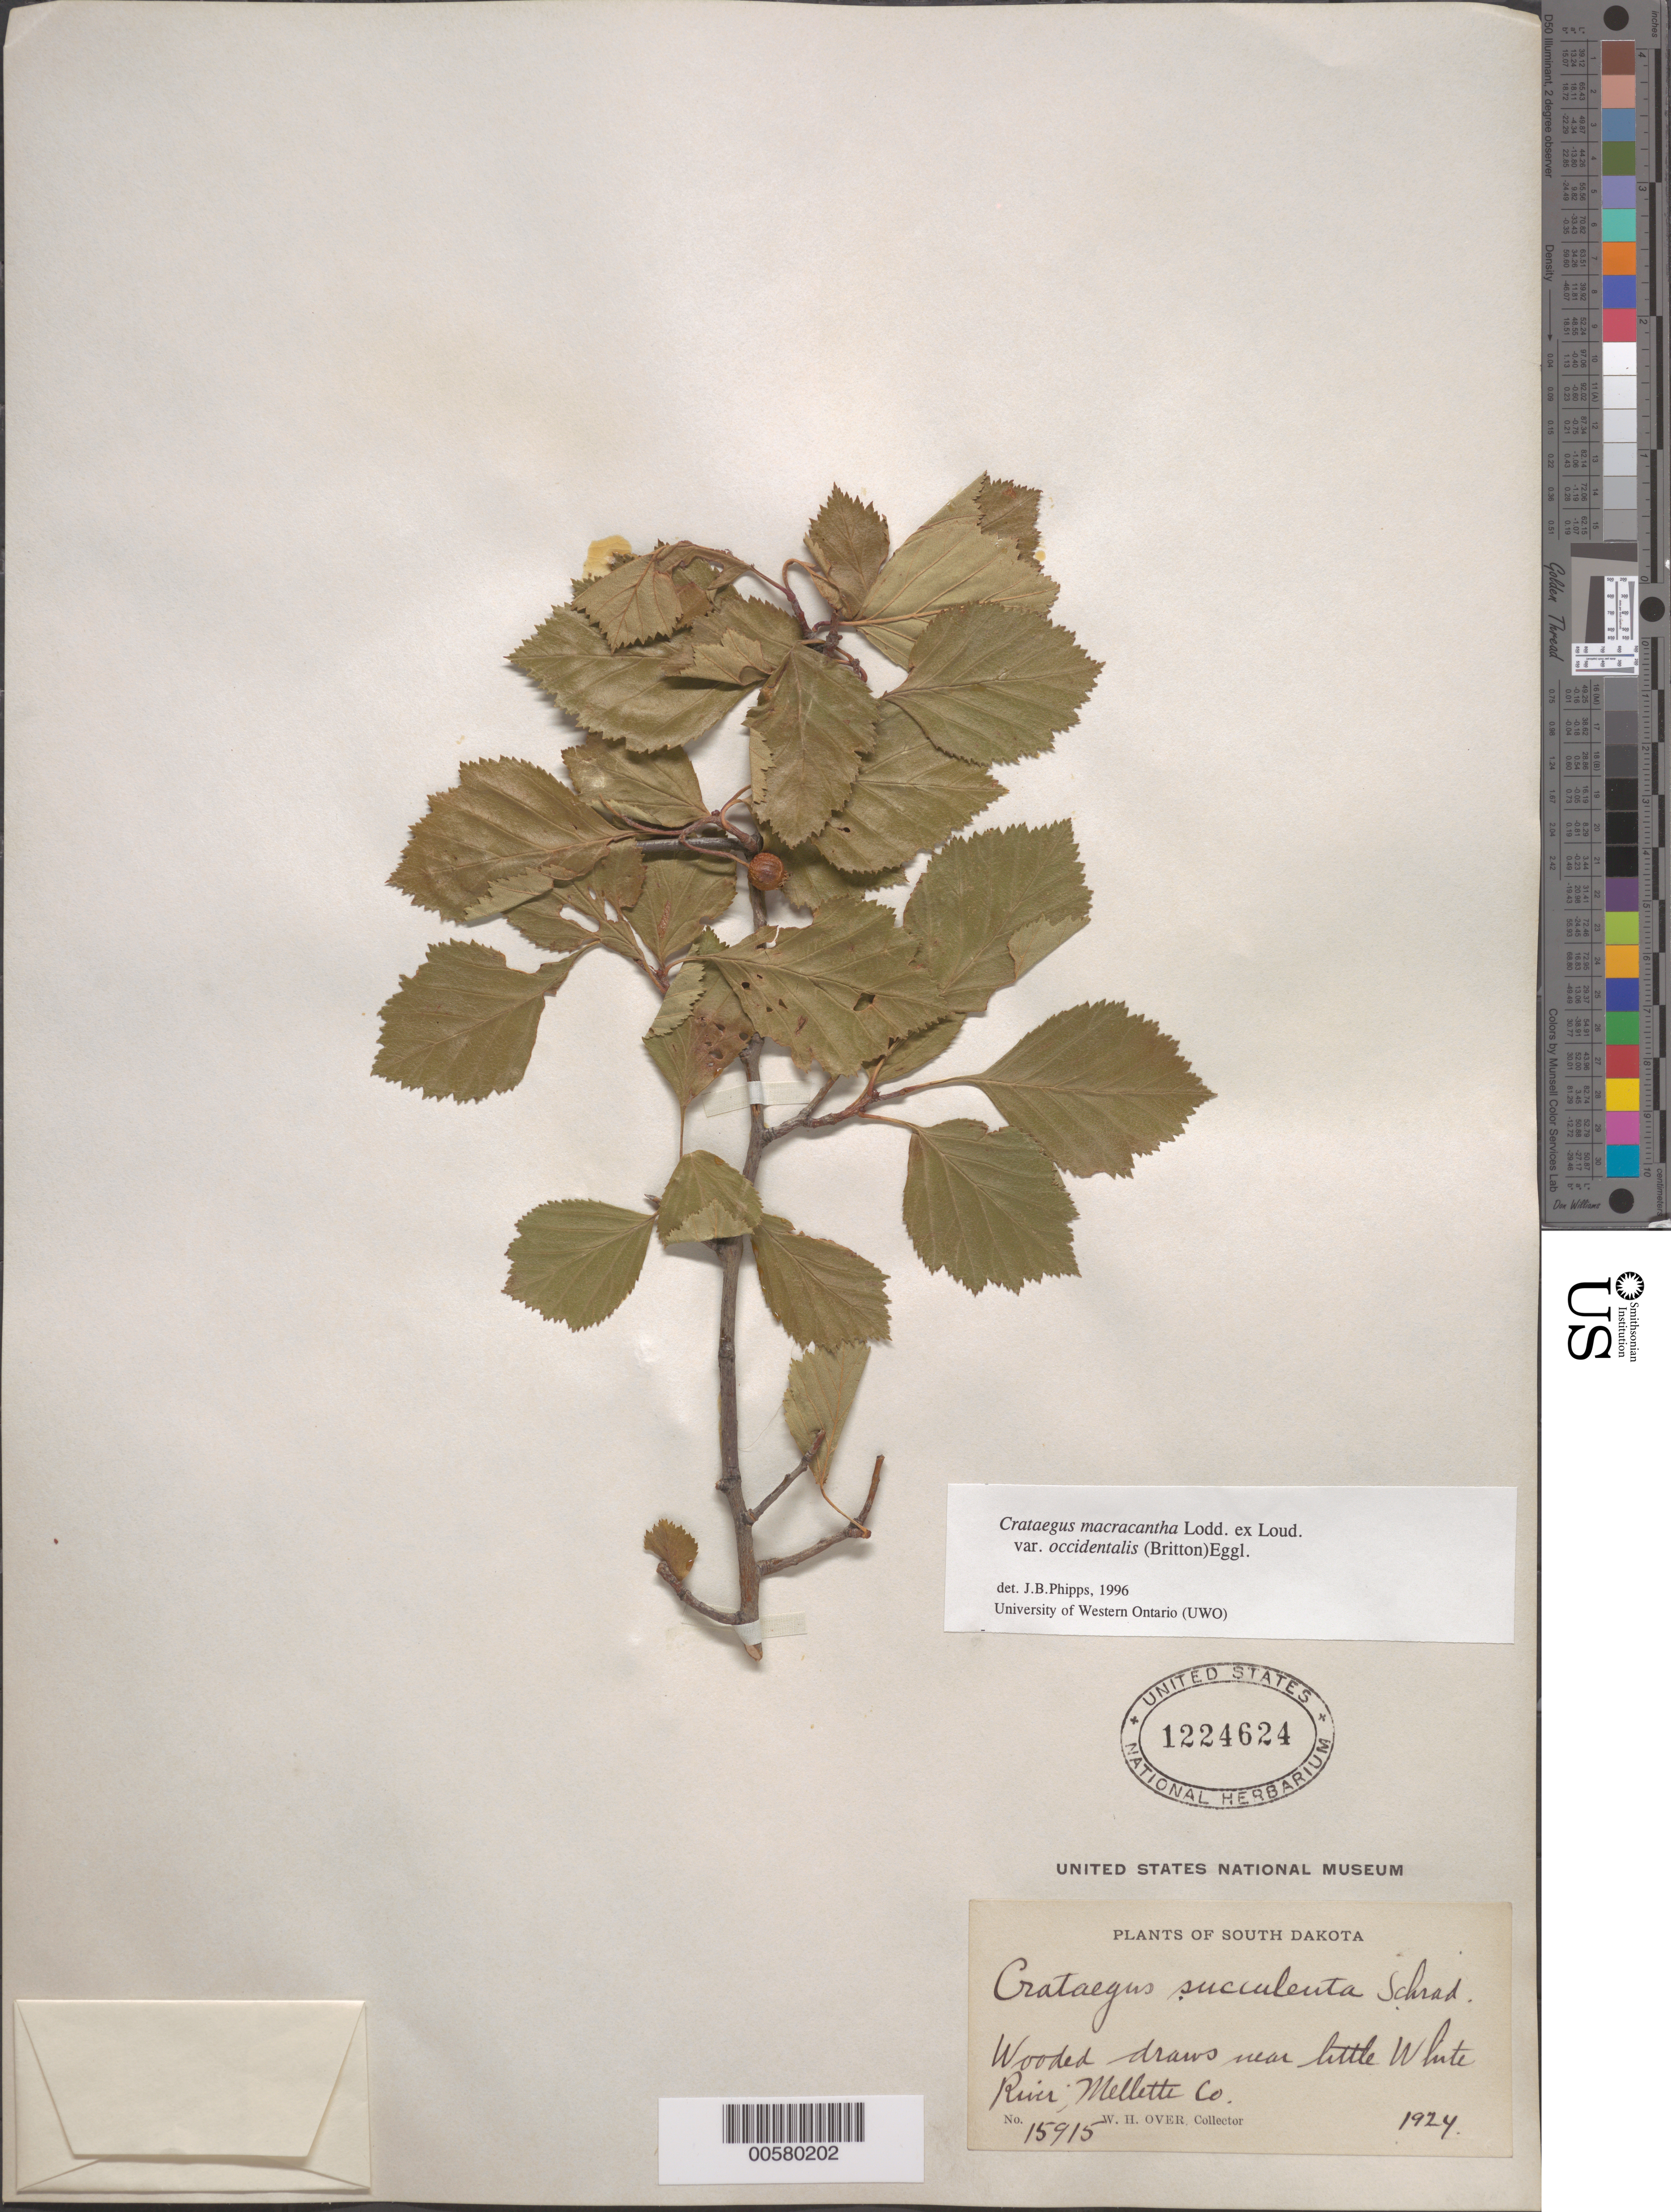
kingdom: Plantae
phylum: Tracheophyta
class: Magnoliopsida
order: Rosales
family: Rosaceae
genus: Crataegus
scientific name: Crataegus macracantha var. occidentalis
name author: (Britton) Eggl.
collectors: W. Over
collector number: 15915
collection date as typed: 1924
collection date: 1924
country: United States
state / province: South Dakota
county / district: Mellette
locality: Near Little White River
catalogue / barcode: US 1224624